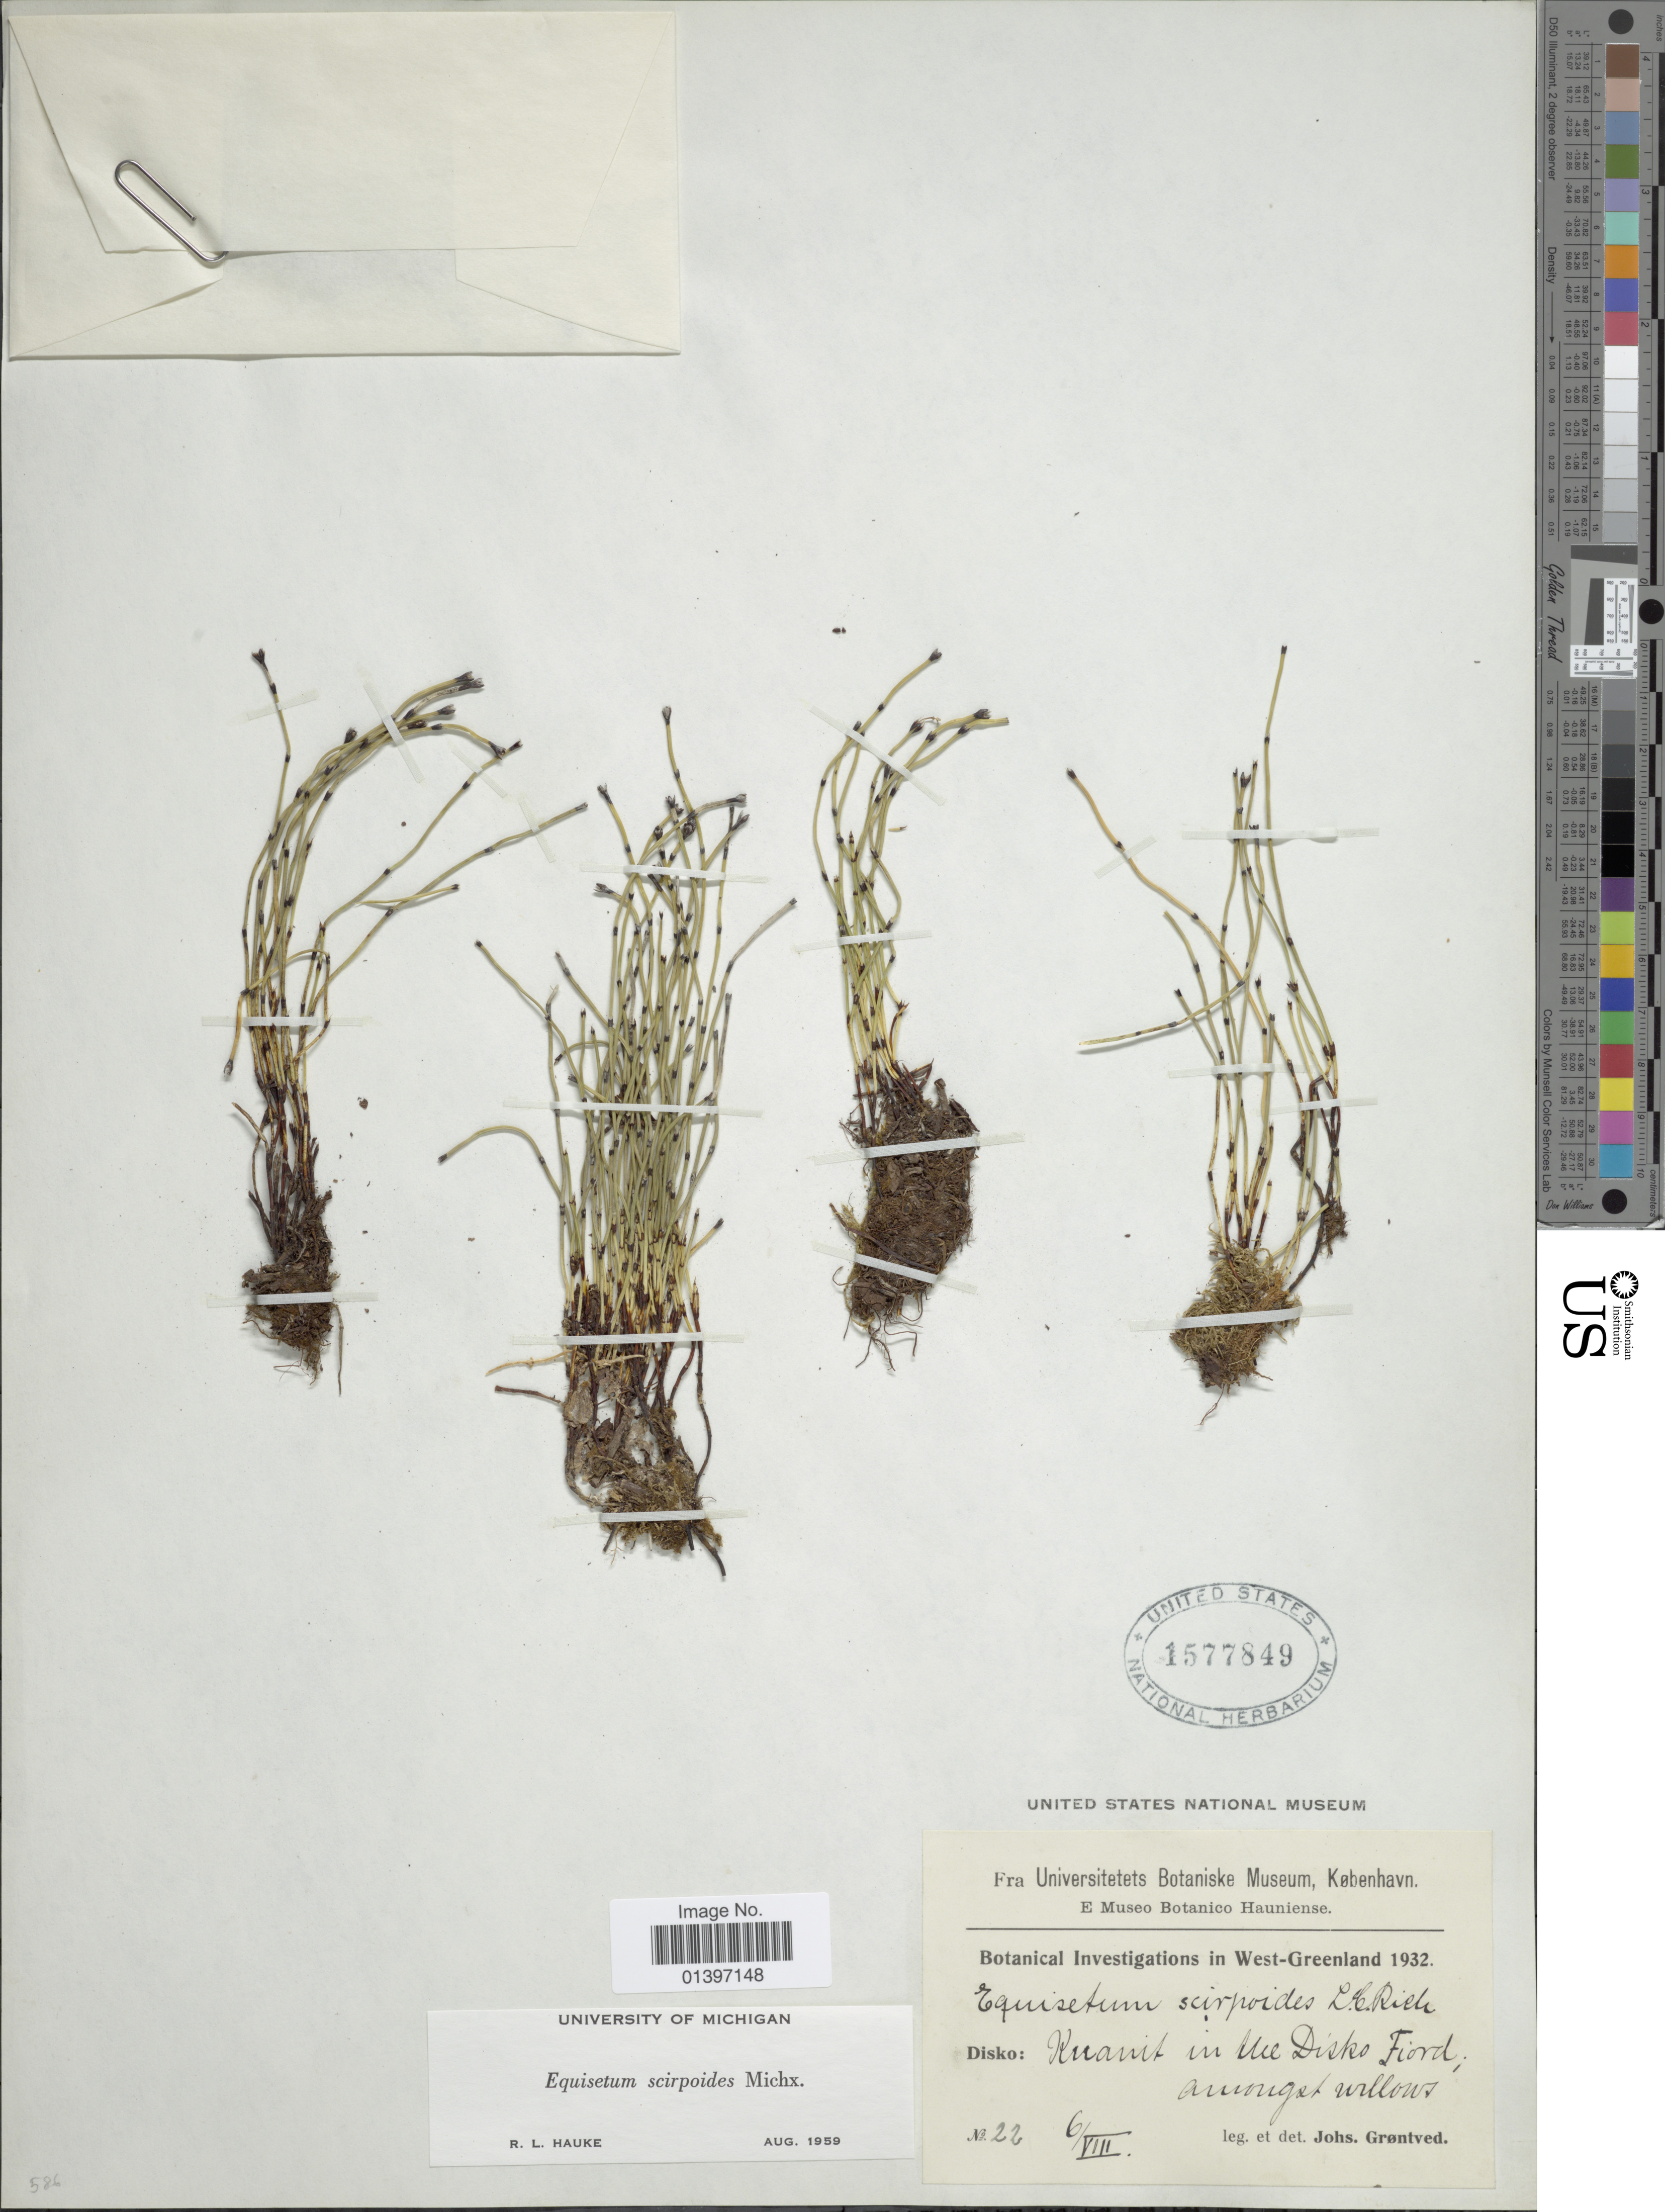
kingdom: Plantae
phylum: Tracheophyta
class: Polypodiopsida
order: Equisetales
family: Equisetaceae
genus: Equisetum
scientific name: Equisetum scirpoides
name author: Michx.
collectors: J. Grøntved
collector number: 22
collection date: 1932-08-06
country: Greenland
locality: West-Greenland, Disko: Kuanit in the Disko Fiord, amongst willows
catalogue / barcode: US 1577849